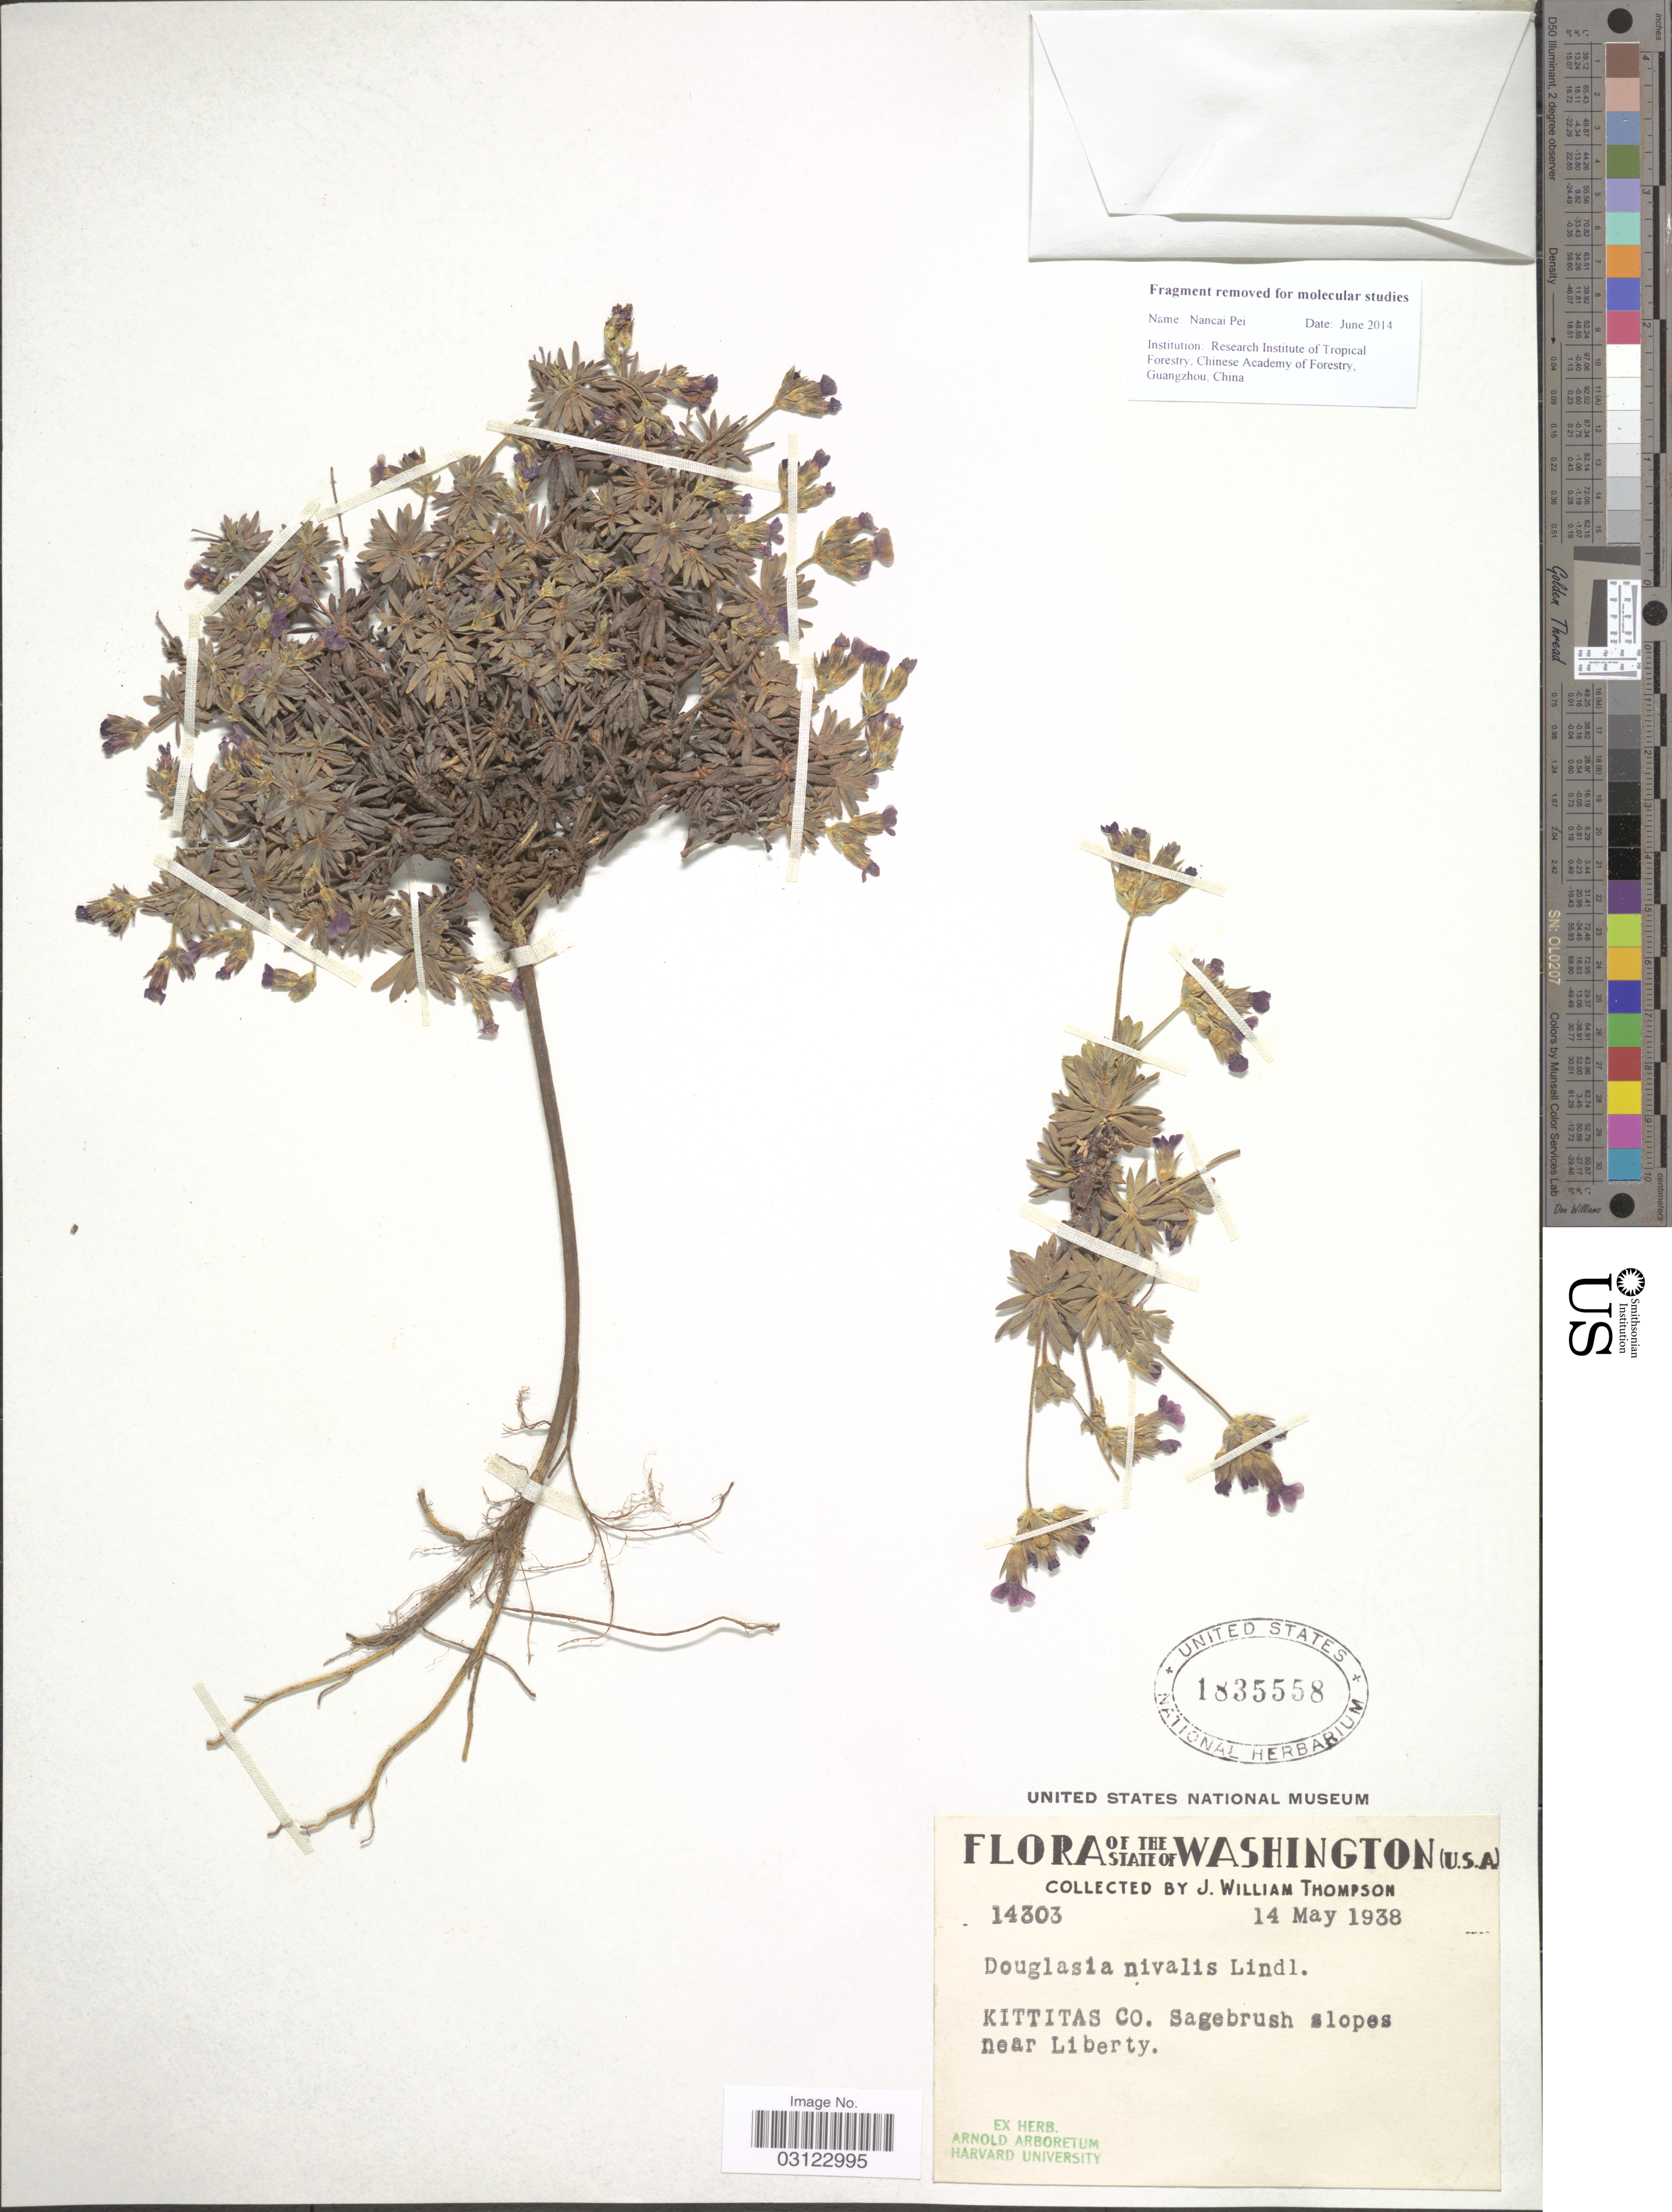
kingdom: Plantae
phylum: Tracheophyta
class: Magnoliopsida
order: Ericales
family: Primulaceae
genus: Douglasia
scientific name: Douglasia nivalis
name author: Lindl.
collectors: J. W. Thompson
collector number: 14303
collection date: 1938-05-14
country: United States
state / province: Washington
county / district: Kittitas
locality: Kittitas Co. Sagebrush slopes near Liberty.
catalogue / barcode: US 1835558